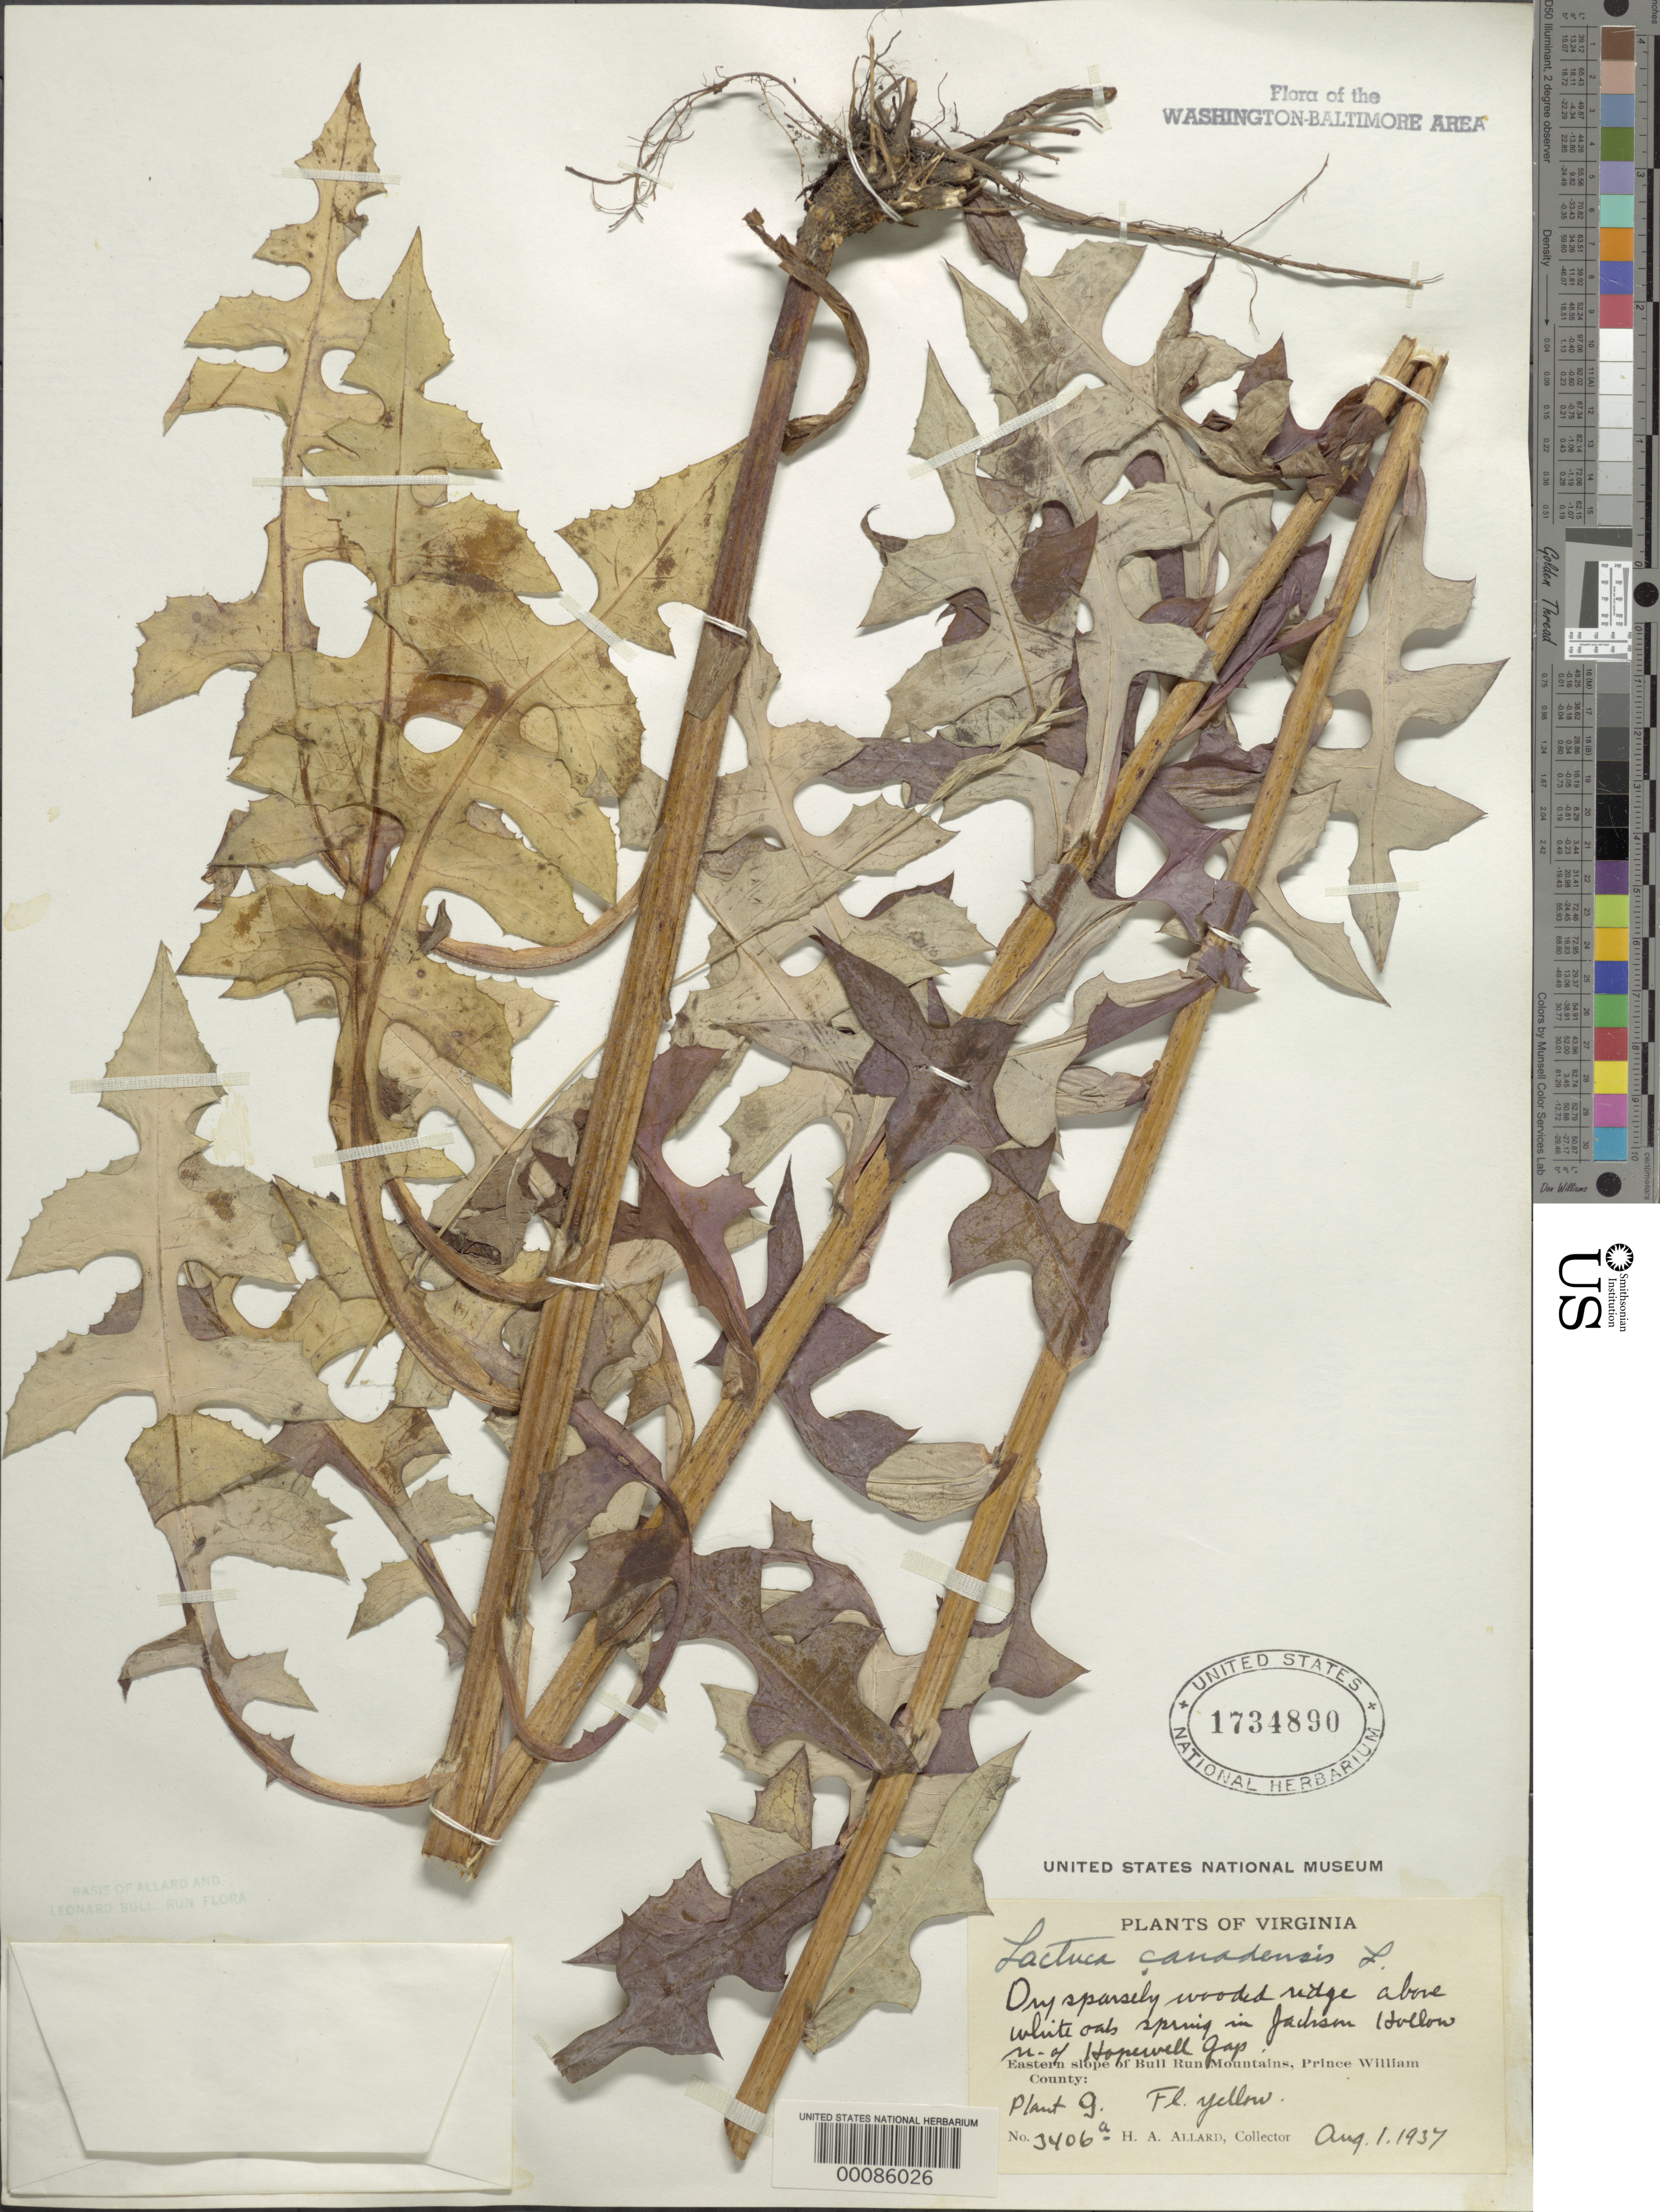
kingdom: Plantae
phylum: Tracheophyta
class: Magnoliopsida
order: Asterales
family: Asteraceae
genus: Lactuca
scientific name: Lactuca canadensis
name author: L.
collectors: H. A. Allard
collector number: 3406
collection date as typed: -1 Aug 1937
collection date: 1937-08-01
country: United States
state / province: Virginia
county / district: Prince William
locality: North of Hopewell Gap Jacksons Hollow, eastern slope of Bull Run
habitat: Dry sparsely wooded ridge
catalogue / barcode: US 1734890